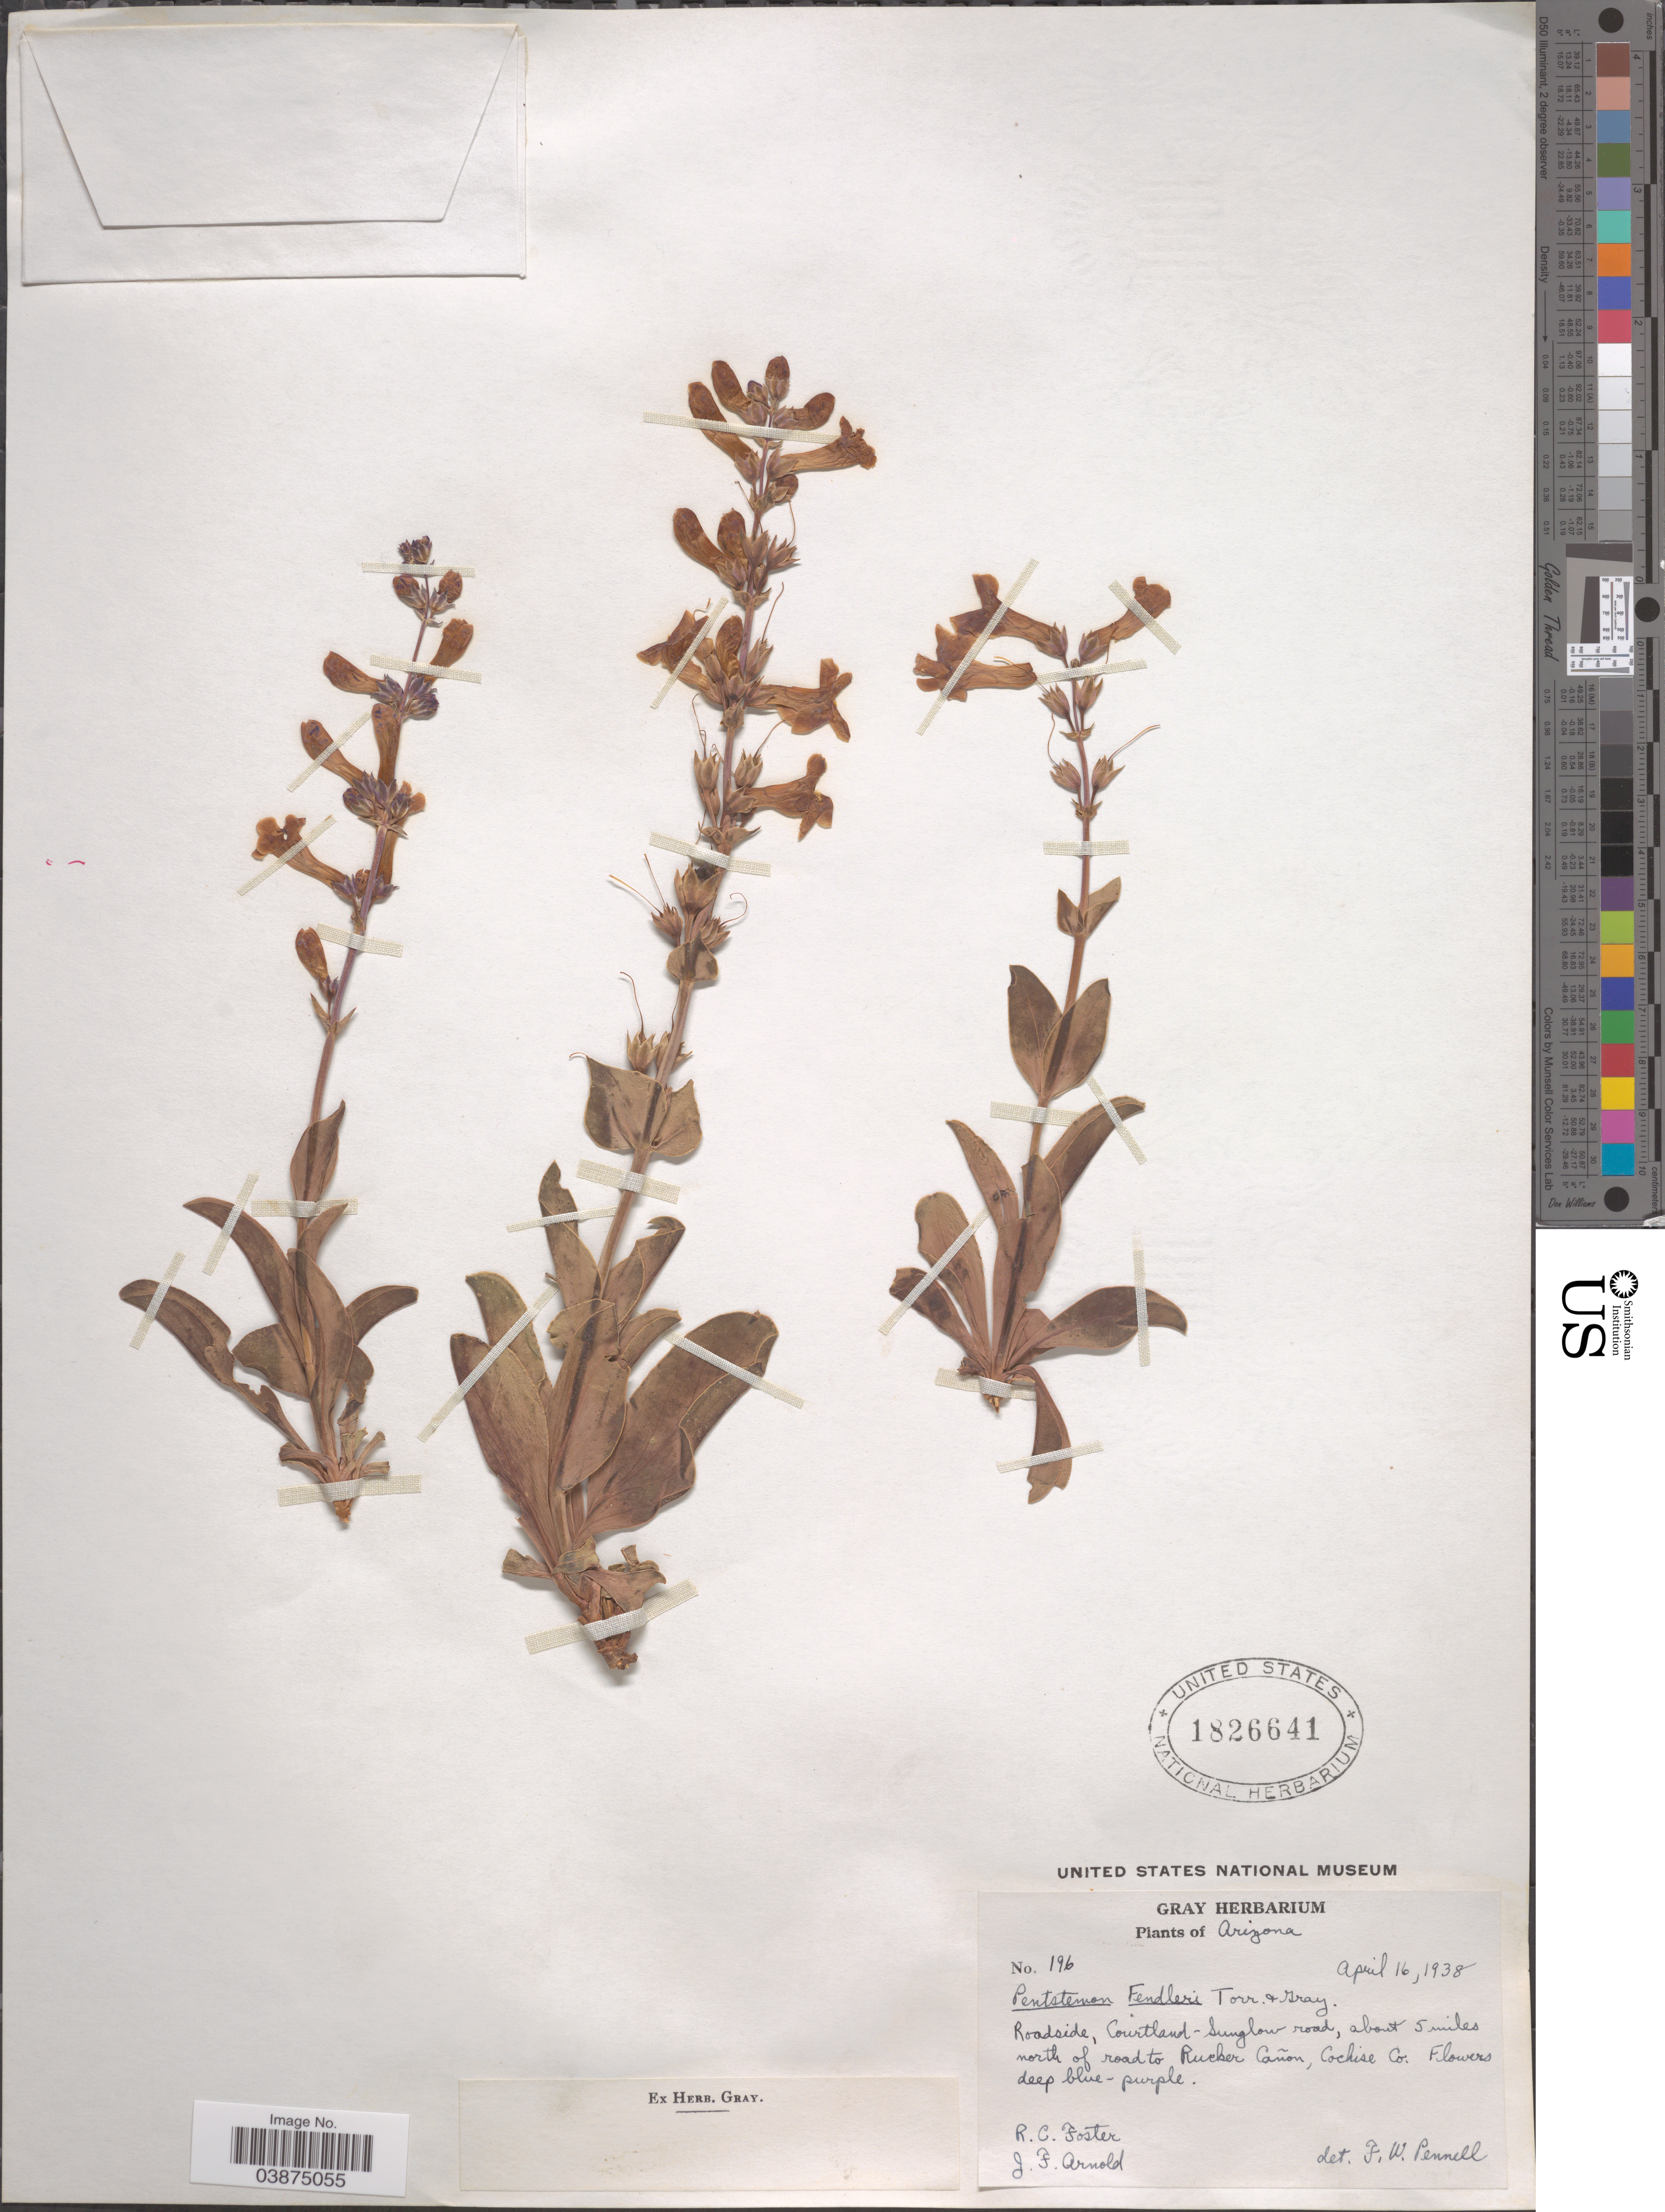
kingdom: Plantae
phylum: Tracheophyta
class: Magnoliopsida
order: Lamiales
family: Plantaginaceae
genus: Penstemon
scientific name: Penstemon fendleri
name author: Torr. & A. Gray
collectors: R. C. Foster & J. F. Arnold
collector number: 196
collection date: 1938-04-16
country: United States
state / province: Arizona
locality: Roadside, Courtland-Sunglow road, about 5 miles north of road to Rucker Cañon, Cochise Co.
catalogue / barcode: US 1826641